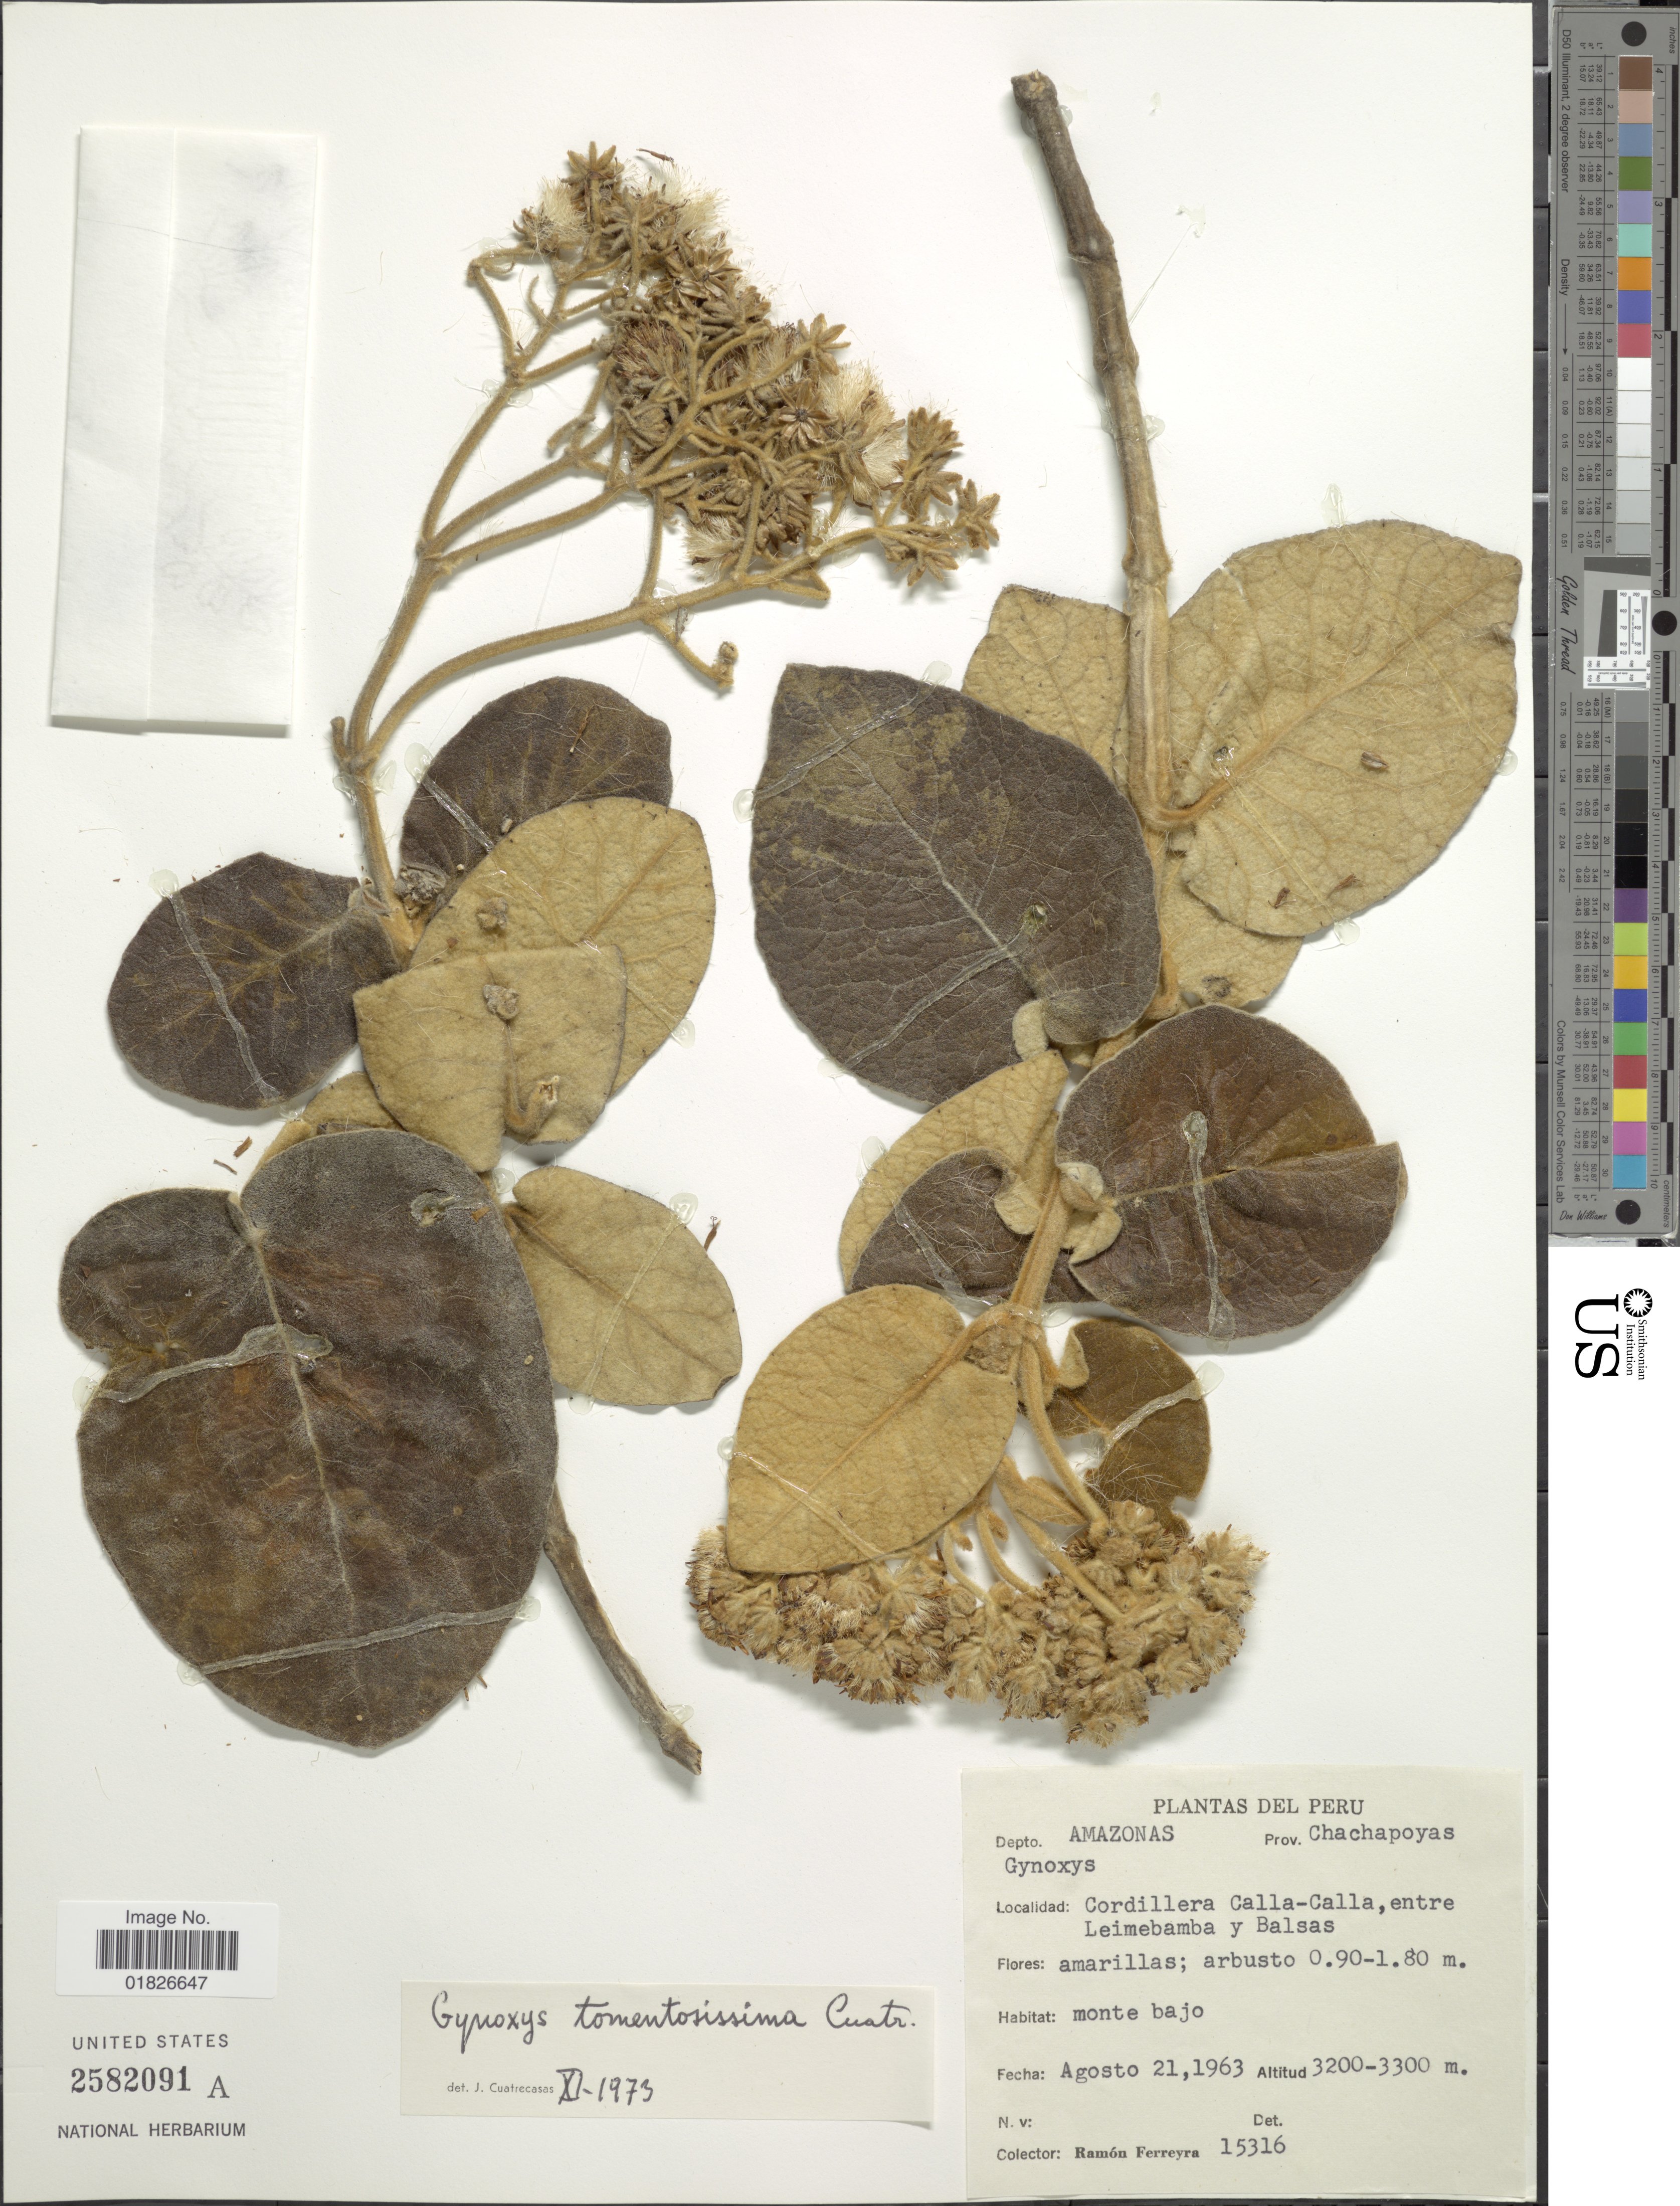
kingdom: Plantae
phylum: Tracheophyta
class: Magnoliopsida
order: Asterales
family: Asteraceae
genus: Gynoxys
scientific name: Gynoxys tomentosissima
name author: Cuatrec.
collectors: R. A. Ferreyra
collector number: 15316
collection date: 1963-08-21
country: Peru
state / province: Amazonas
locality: Prov. Chachapoyas, Cordillera Calla-Calla, entre Leimebamba y Balsas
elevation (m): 3200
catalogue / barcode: US 2582091A